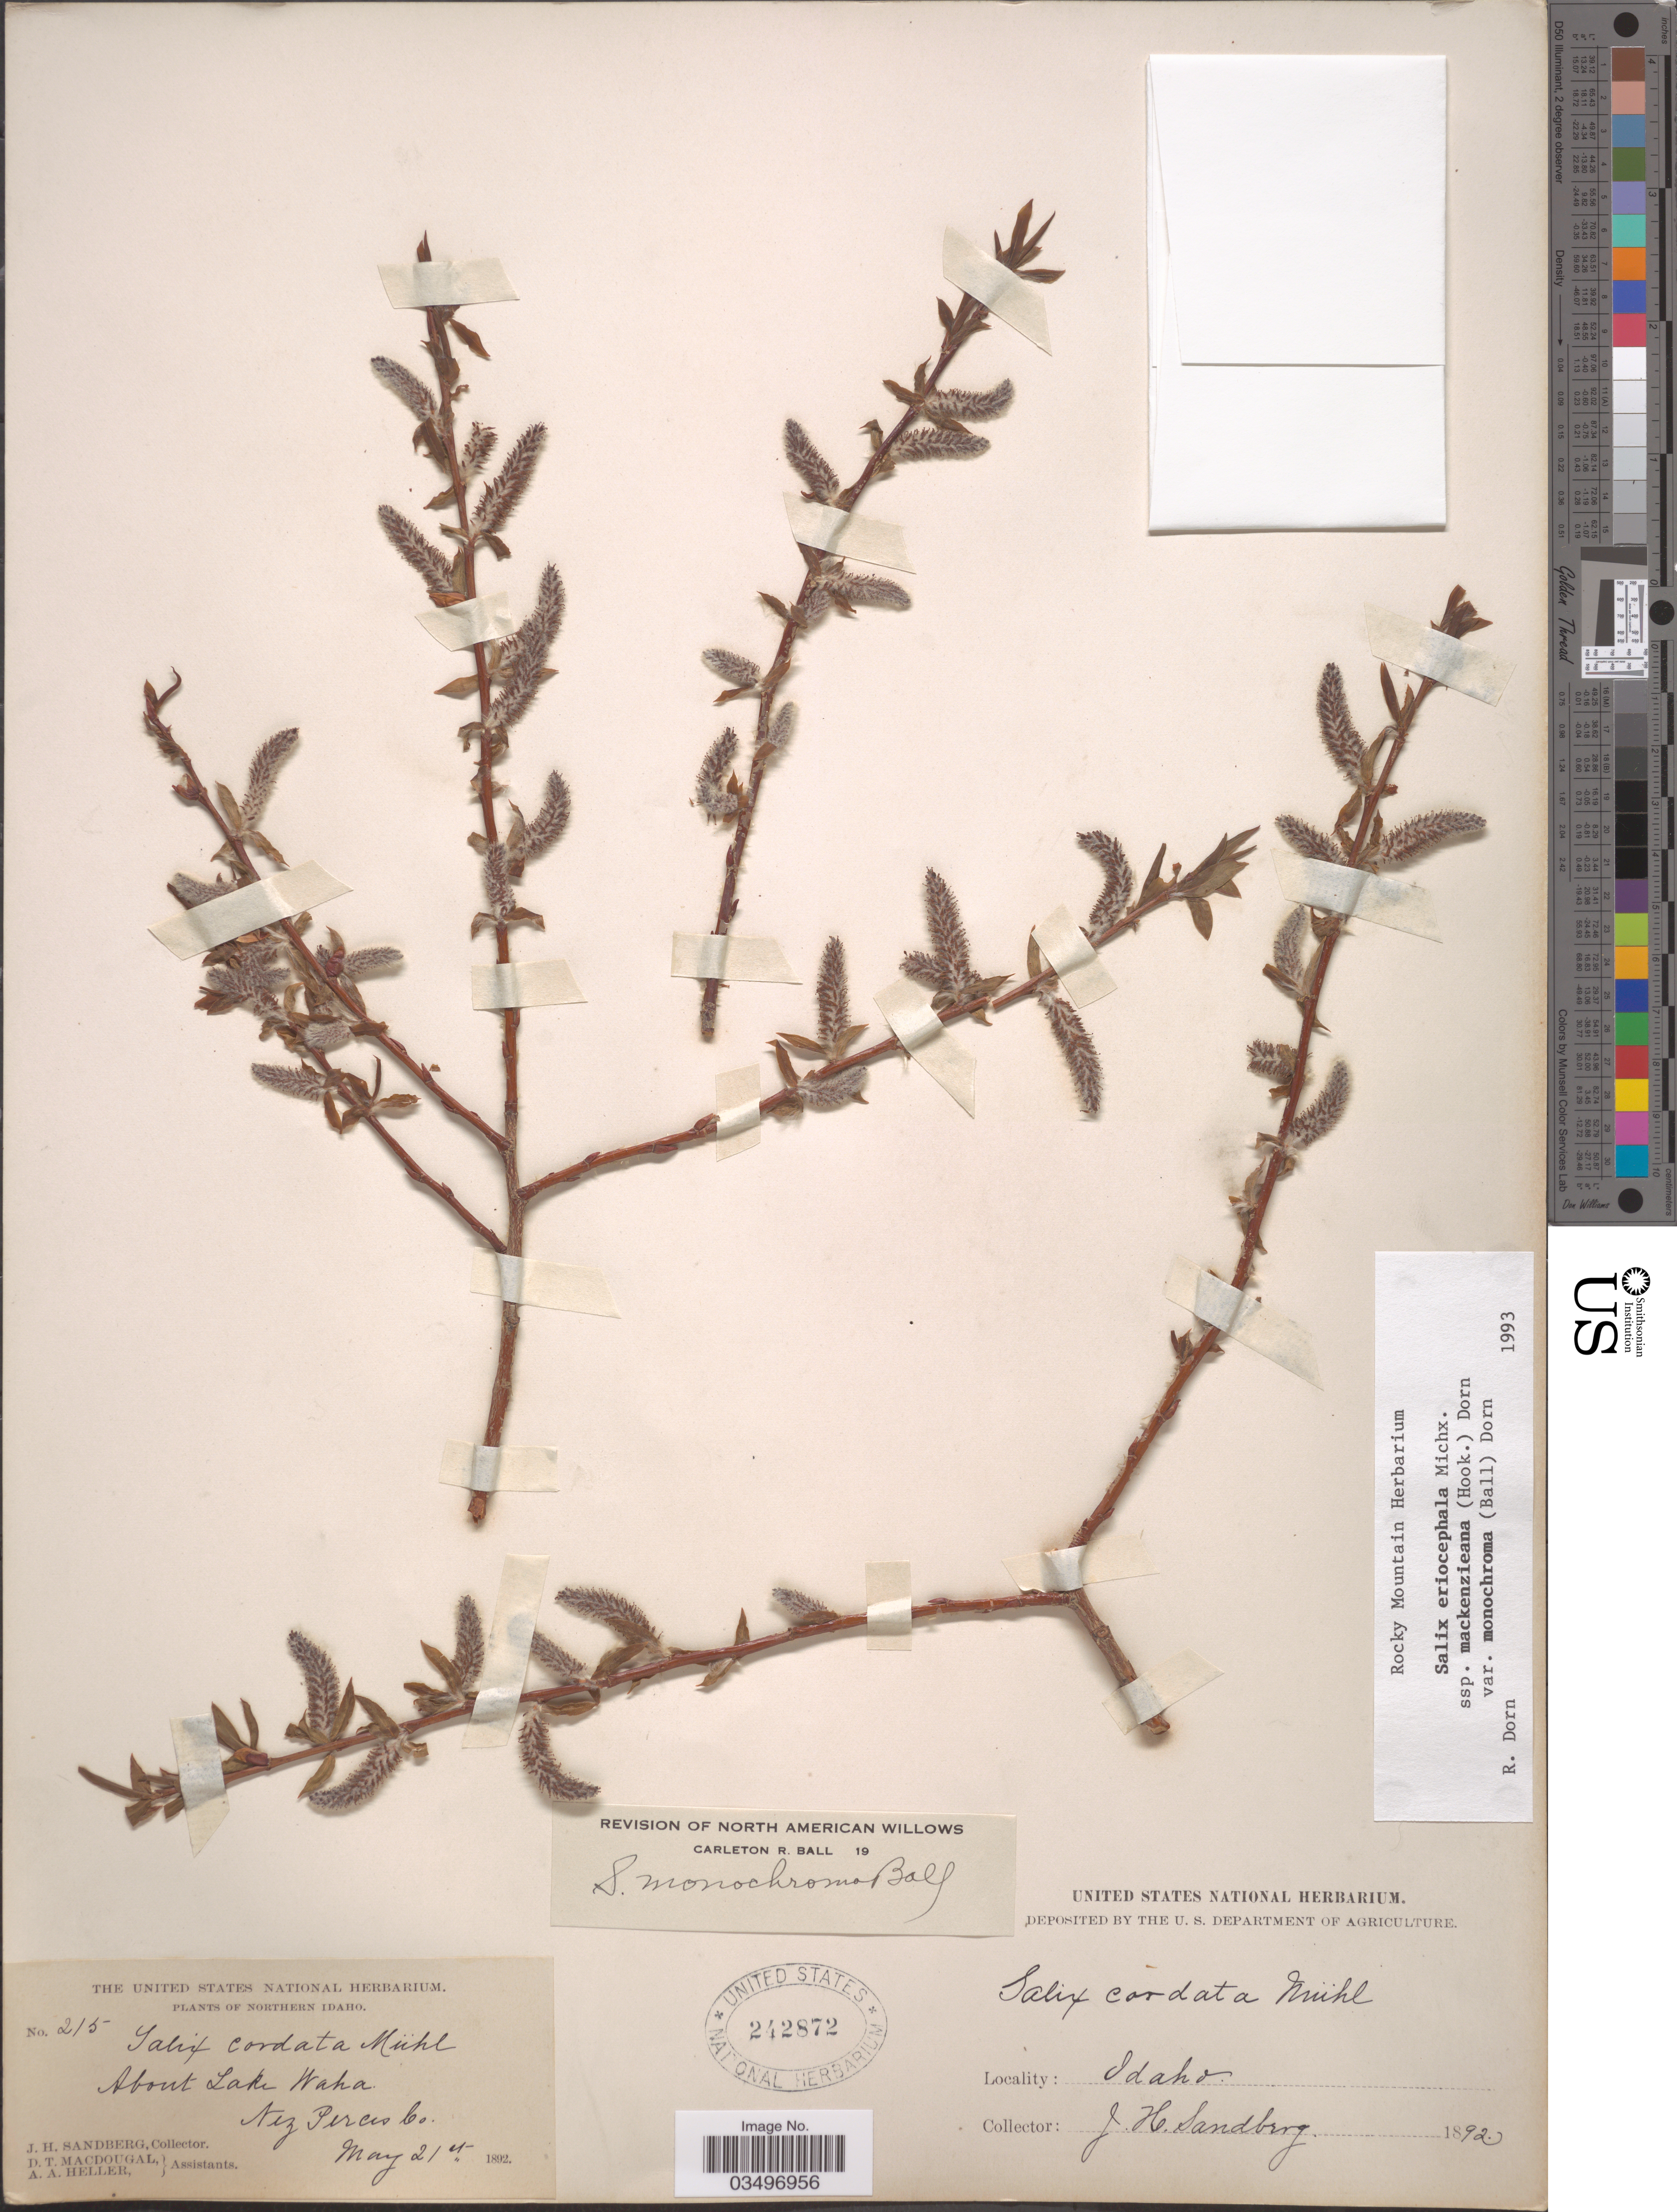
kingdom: Plantae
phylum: Tracheophyta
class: Magnoliopsida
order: Malpighiales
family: Salicaceae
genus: Salix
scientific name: Salix eriocephala var. monochroma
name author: (C.R. Ball) Dorn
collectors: J. H. Sandberg, D. T. MacDougal & A. A. Heller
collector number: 215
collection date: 1892-05-21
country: United States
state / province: Idaho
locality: Northern Idaho. About Lake Waha, Nez Perces Co.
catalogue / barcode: US 242872